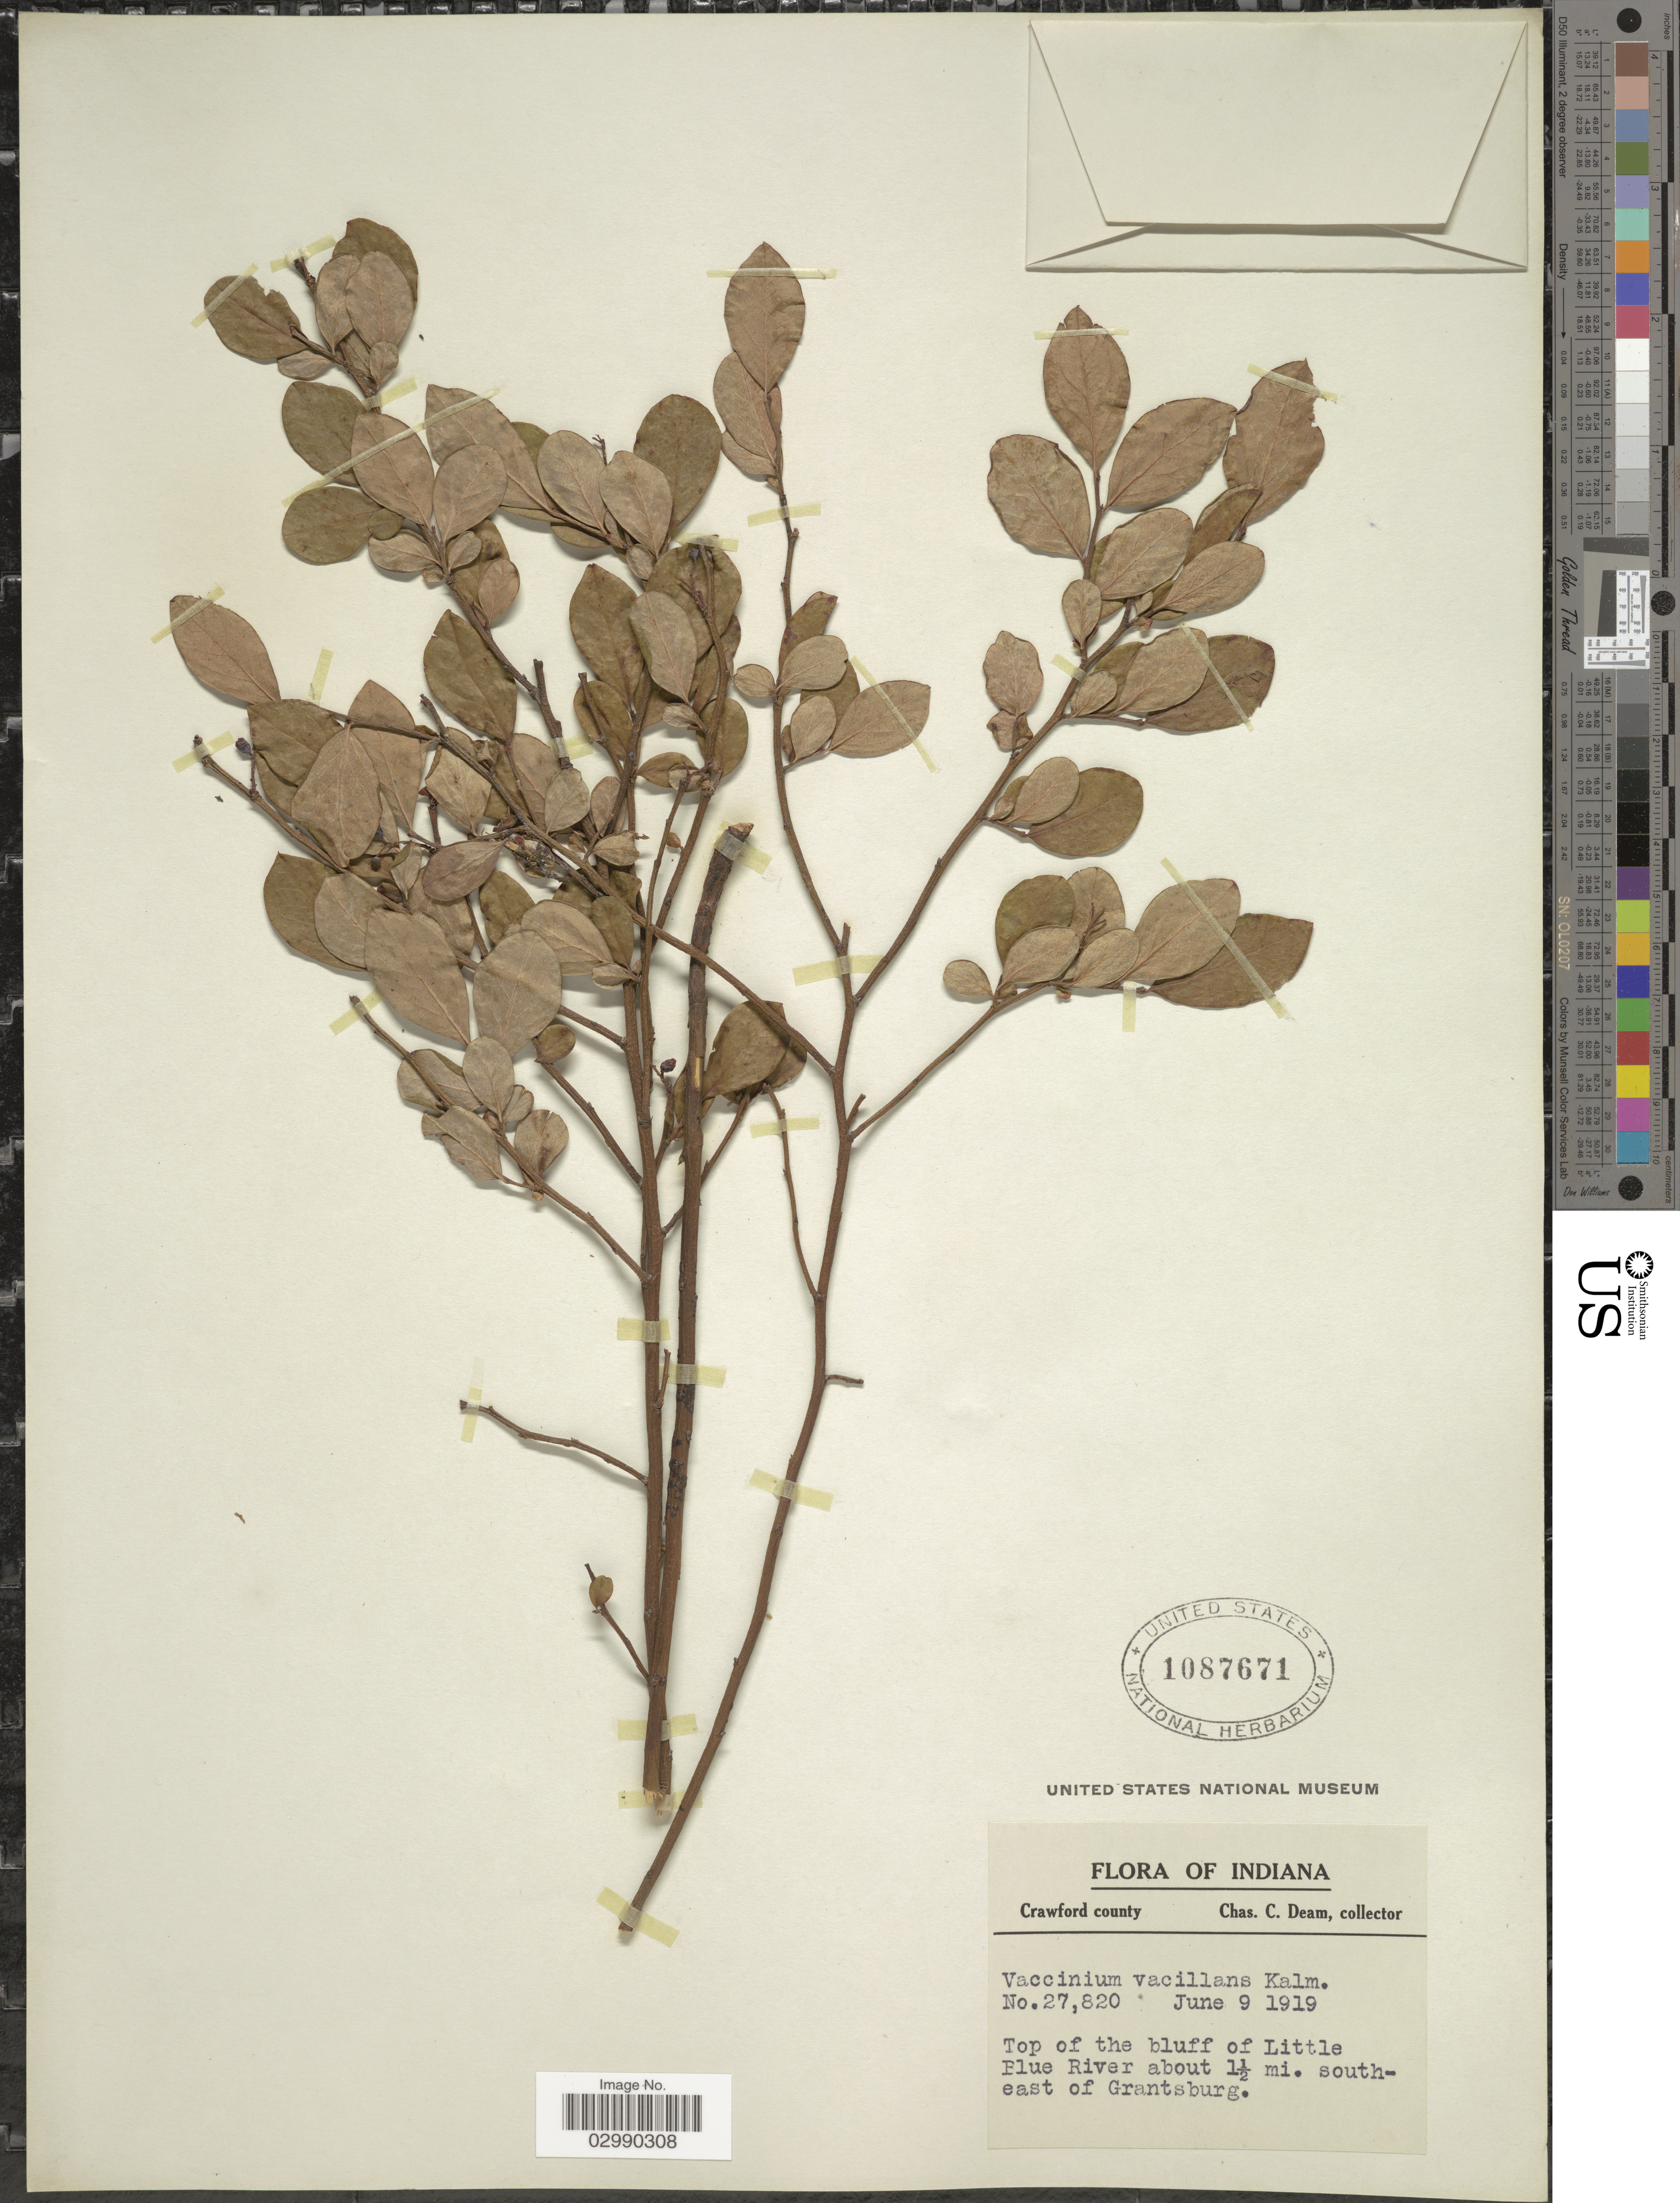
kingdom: Plantae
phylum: Tracheophyta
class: Magnoliopsida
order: Ericales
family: Ericaceae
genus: Vaccinium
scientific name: Vaccinium vacillans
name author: Kalm ex Torr.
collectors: C. Deam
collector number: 27820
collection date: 1919-06-09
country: United States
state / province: Indiana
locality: Crawford county, Top of the bluff of Little Blue River about 1½ mi. southeast of Grantsburg.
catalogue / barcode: US 1087671